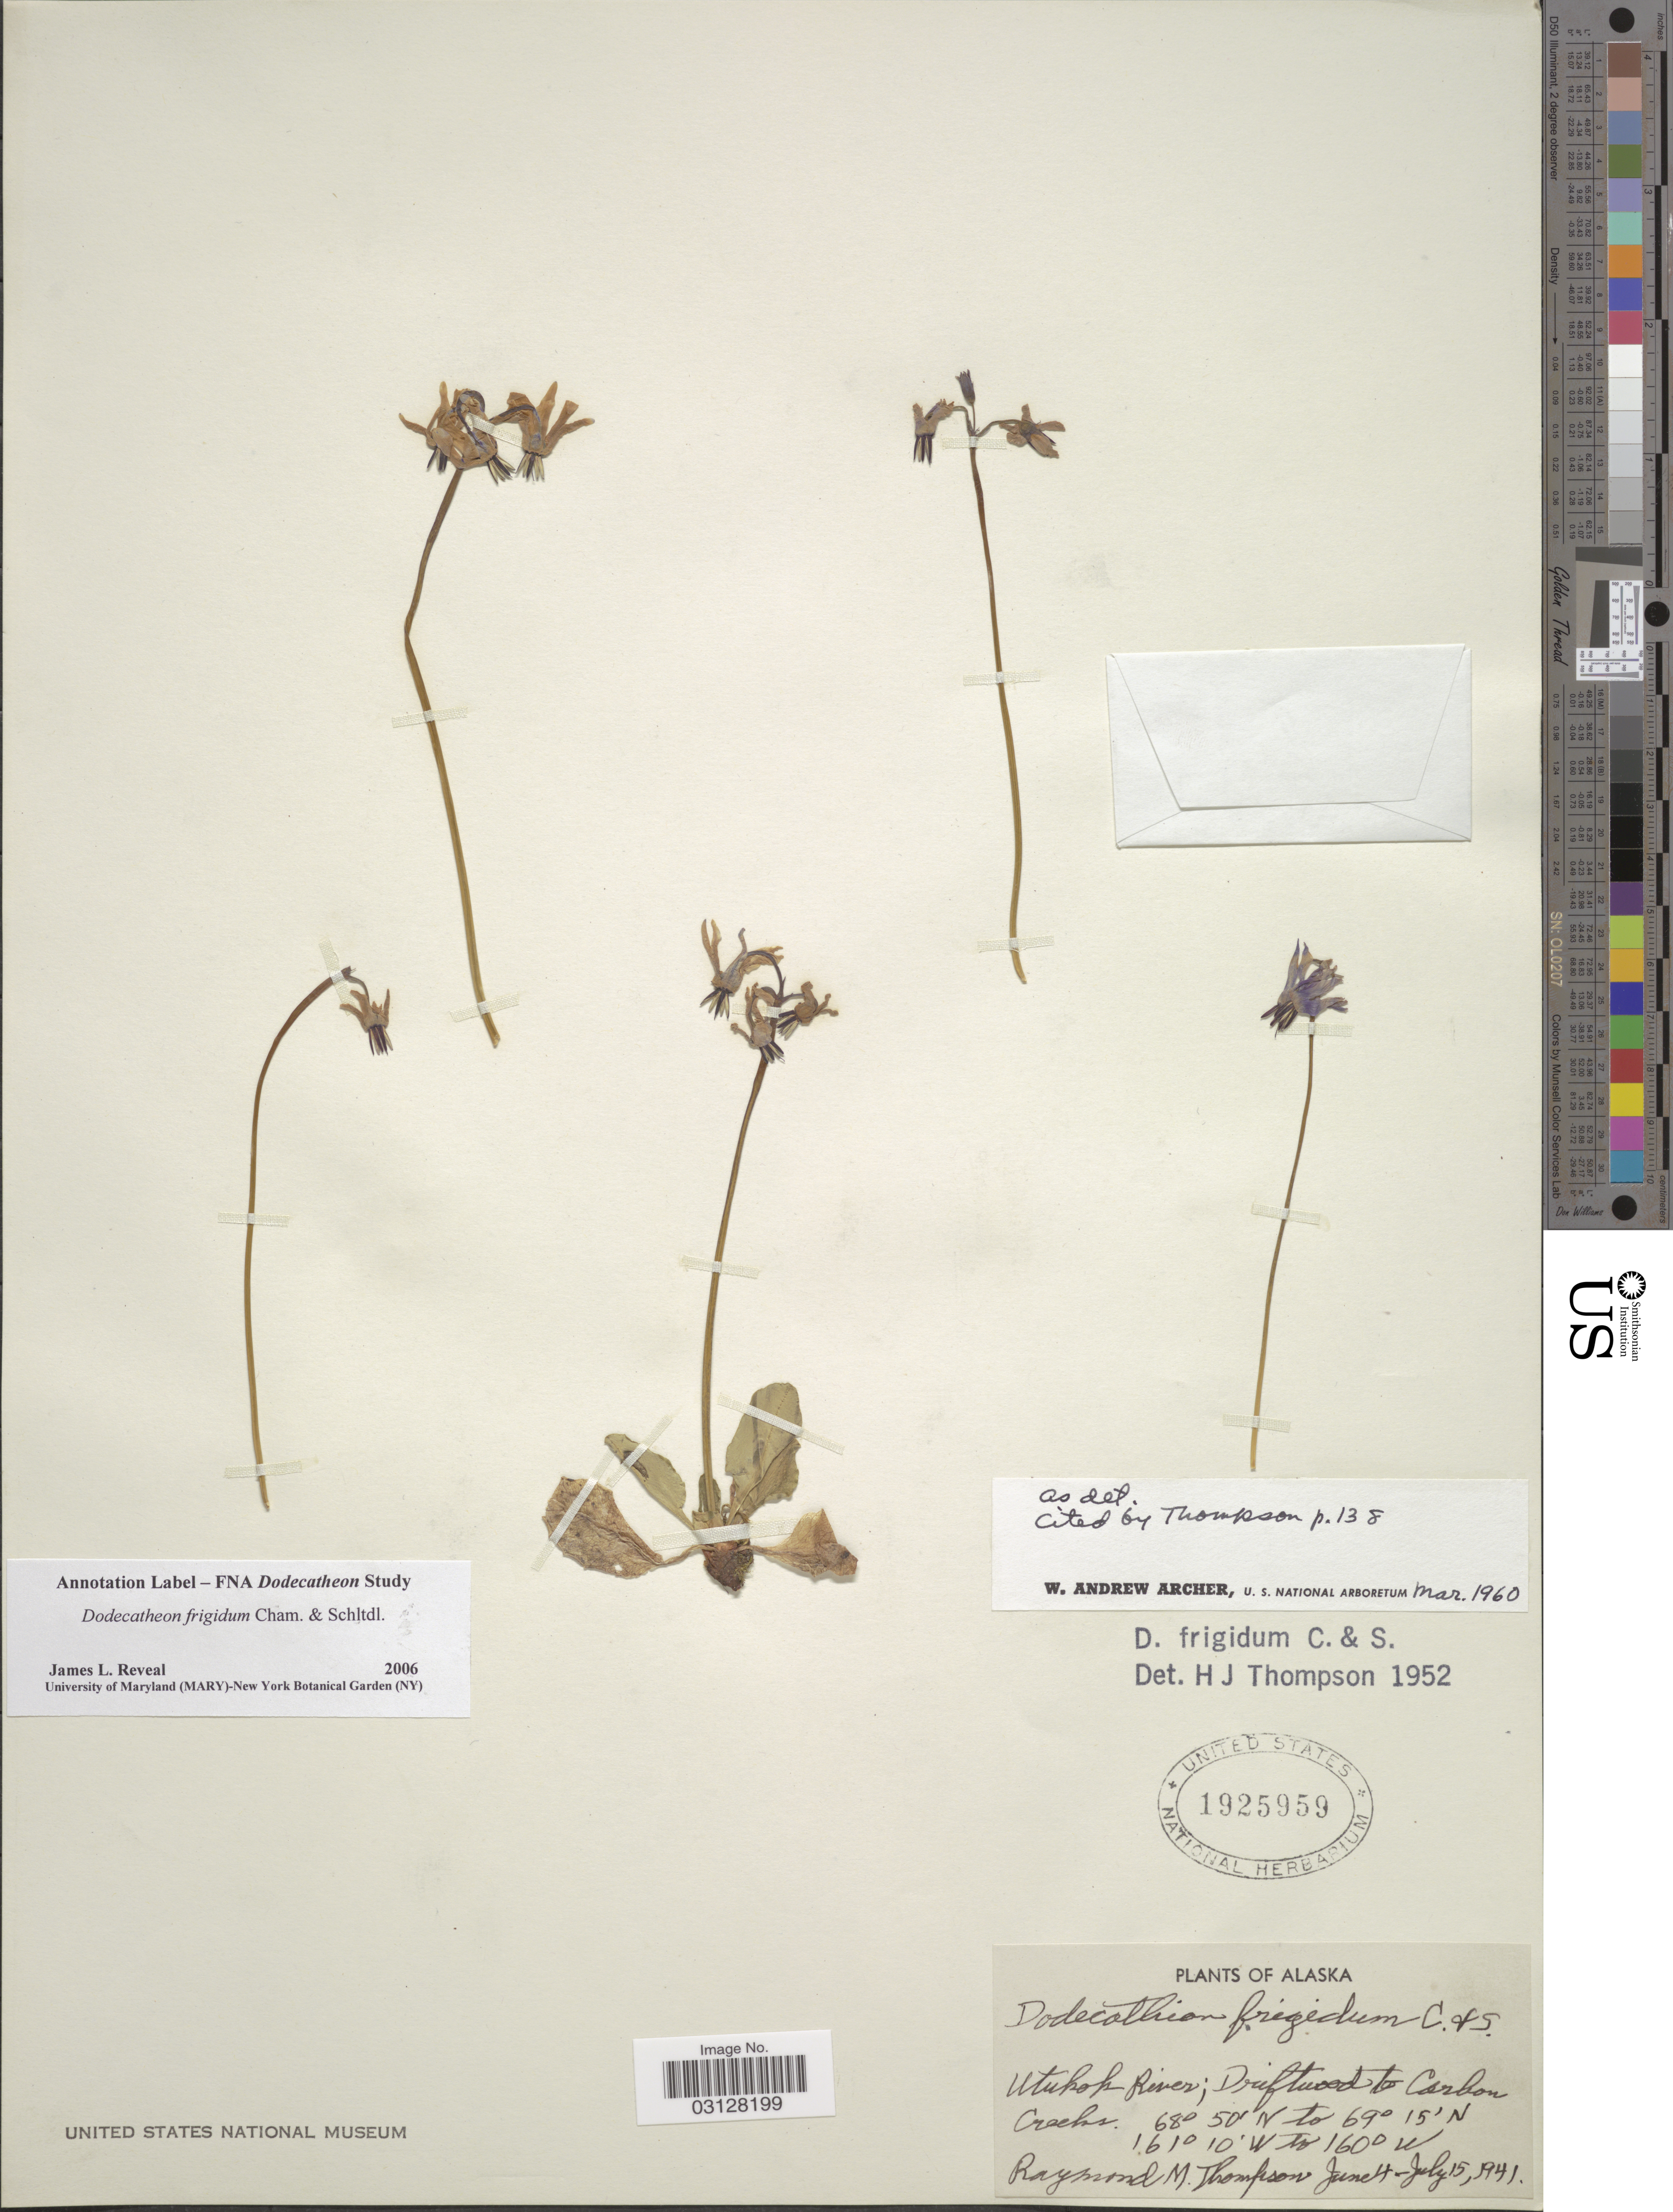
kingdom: Plantae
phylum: Tracheophyta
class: Magnoliopsida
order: Ericales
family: Primulaceae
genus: Dodecatheon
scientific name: Dodecatheon frigidum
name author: Cham. & Schltdl.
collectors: R. Thompson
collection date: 1941-06-04/1941-07-15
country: United States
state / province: Alaska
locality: Utukok River; Driftwood to Carbon Creeks.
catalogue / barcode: US 1925959